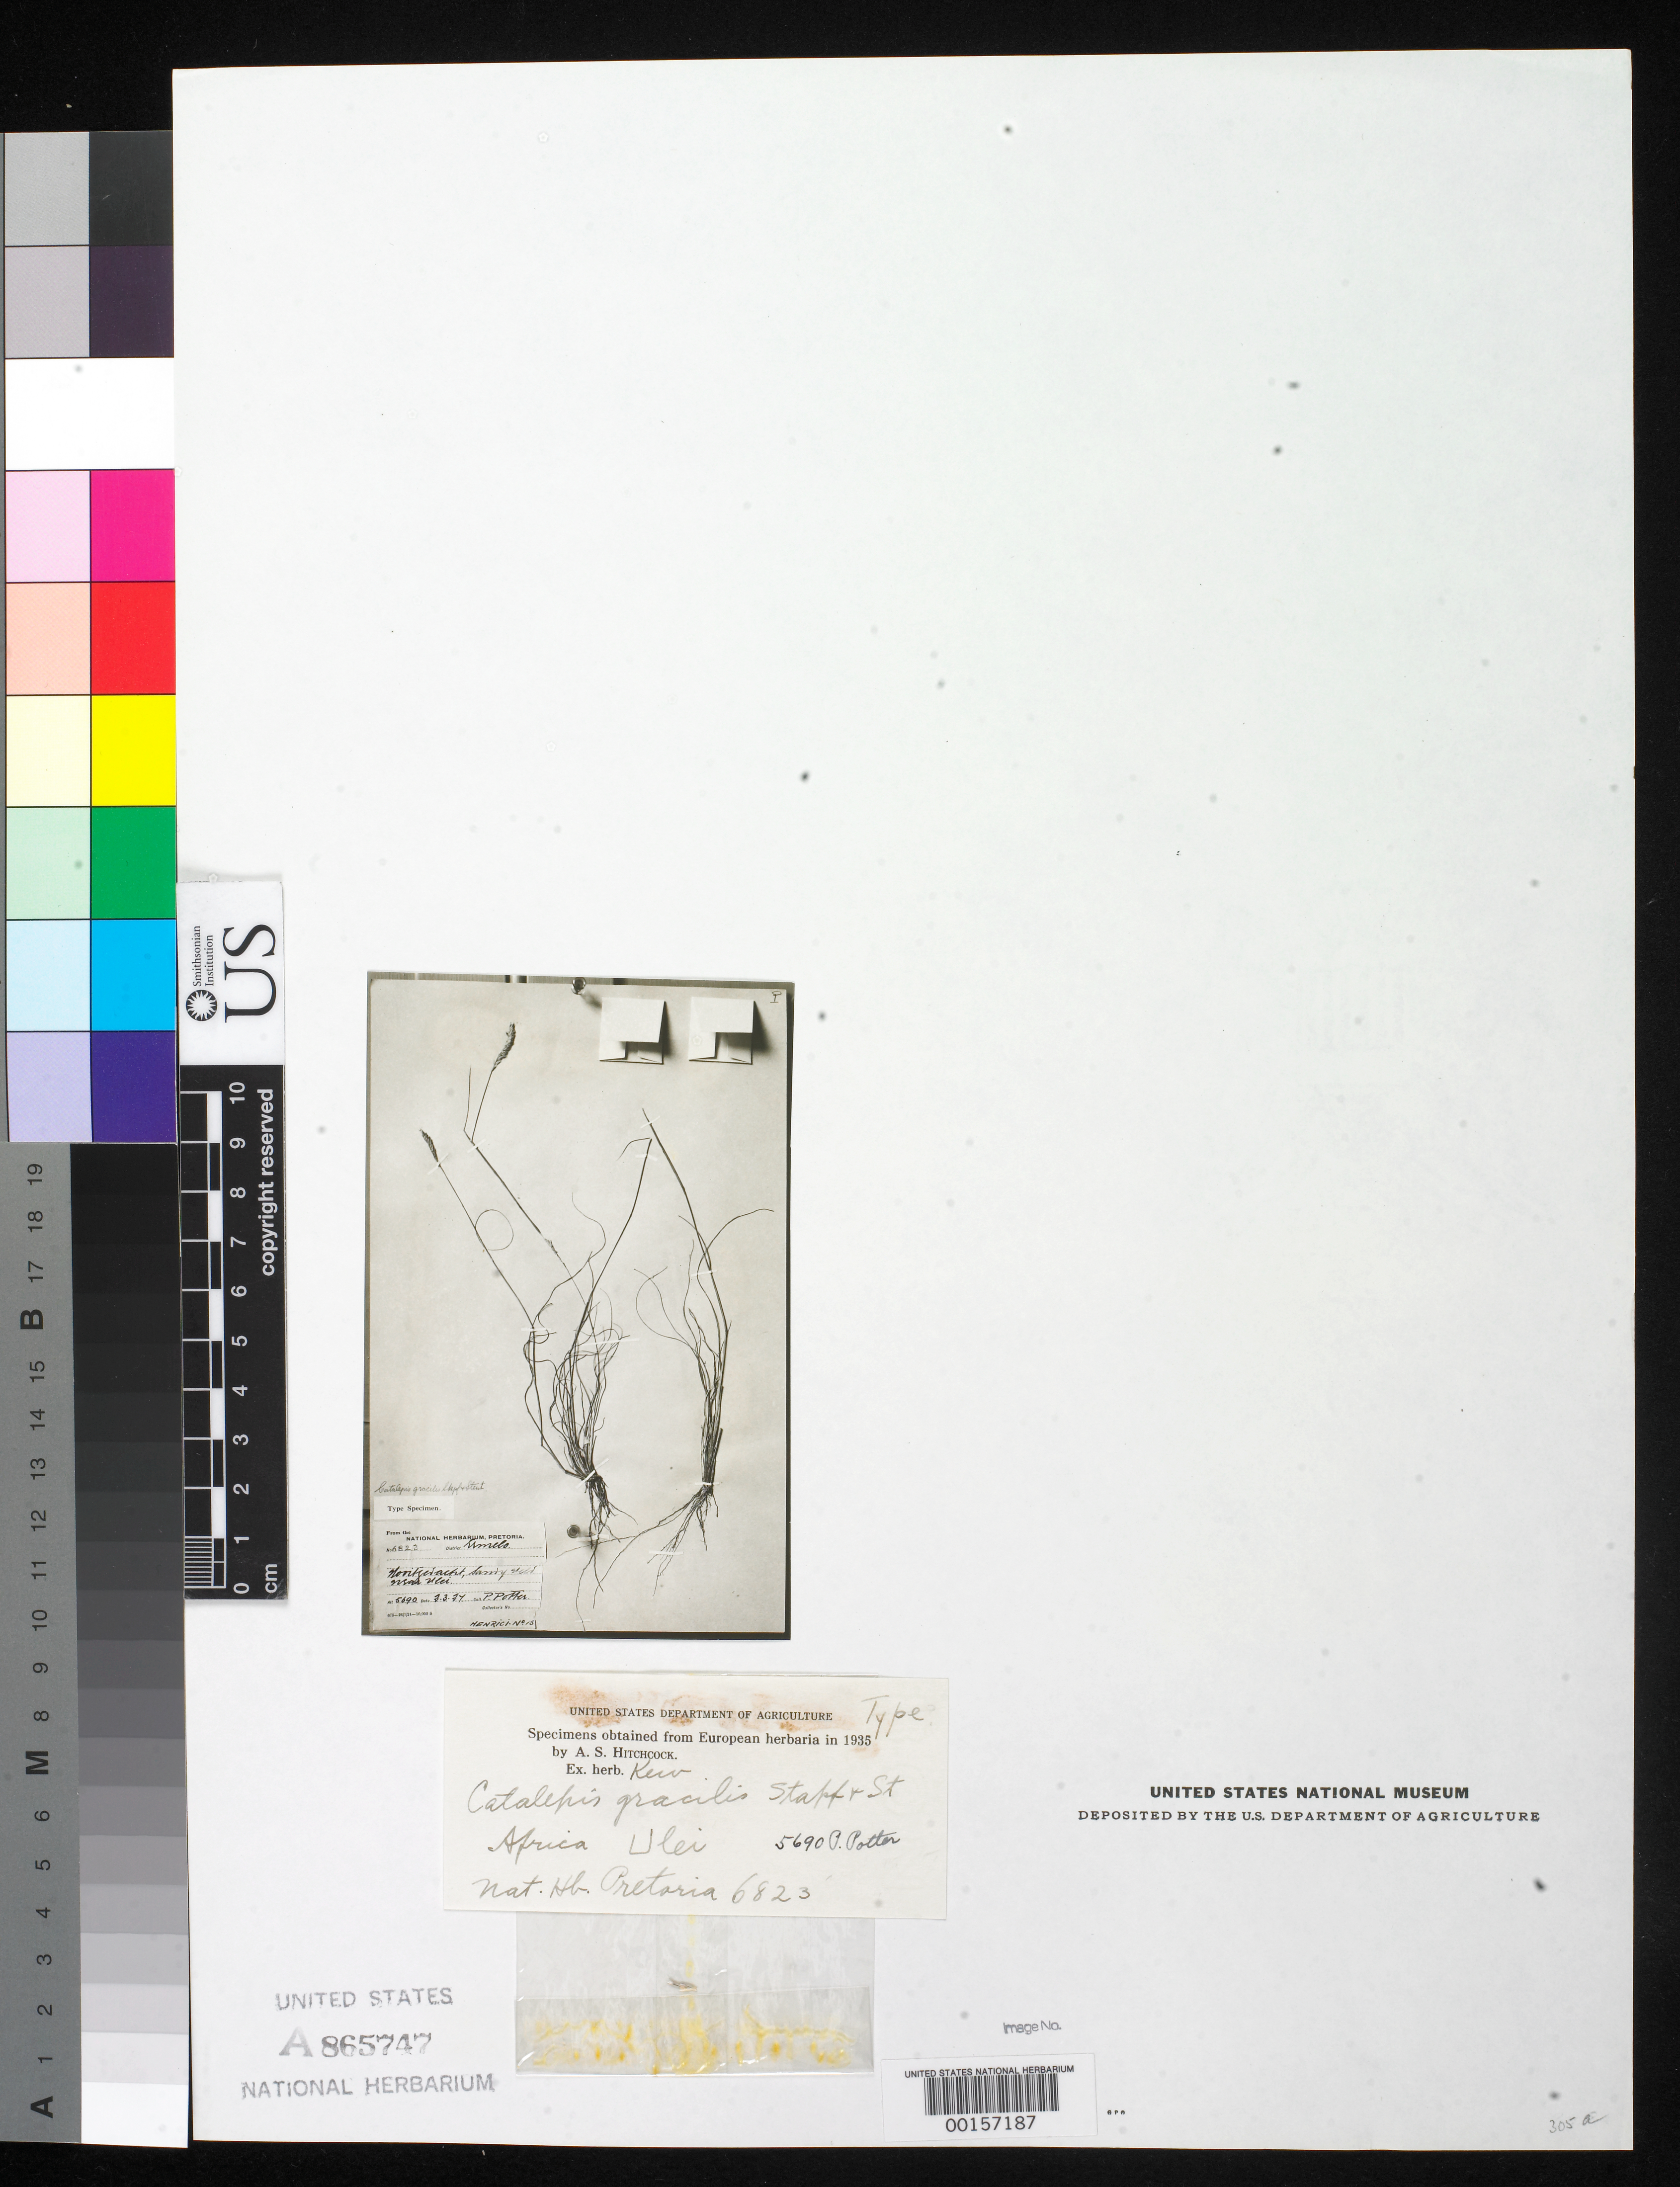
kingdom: Plantae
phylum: Tracheophyta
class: Liliopsida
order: Poales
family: Poaceae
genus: Catalepis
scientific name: Catalepis gracilis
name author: Stent & Stapf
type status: Type Fragment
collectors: P. Potter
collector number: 5690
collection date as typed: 1927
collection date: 1927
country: South Africa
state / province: Mpumalanga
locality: Nooitgedracht, sandy veld near Vlei. Ermelo. Transvaal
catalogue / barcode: US 865747A